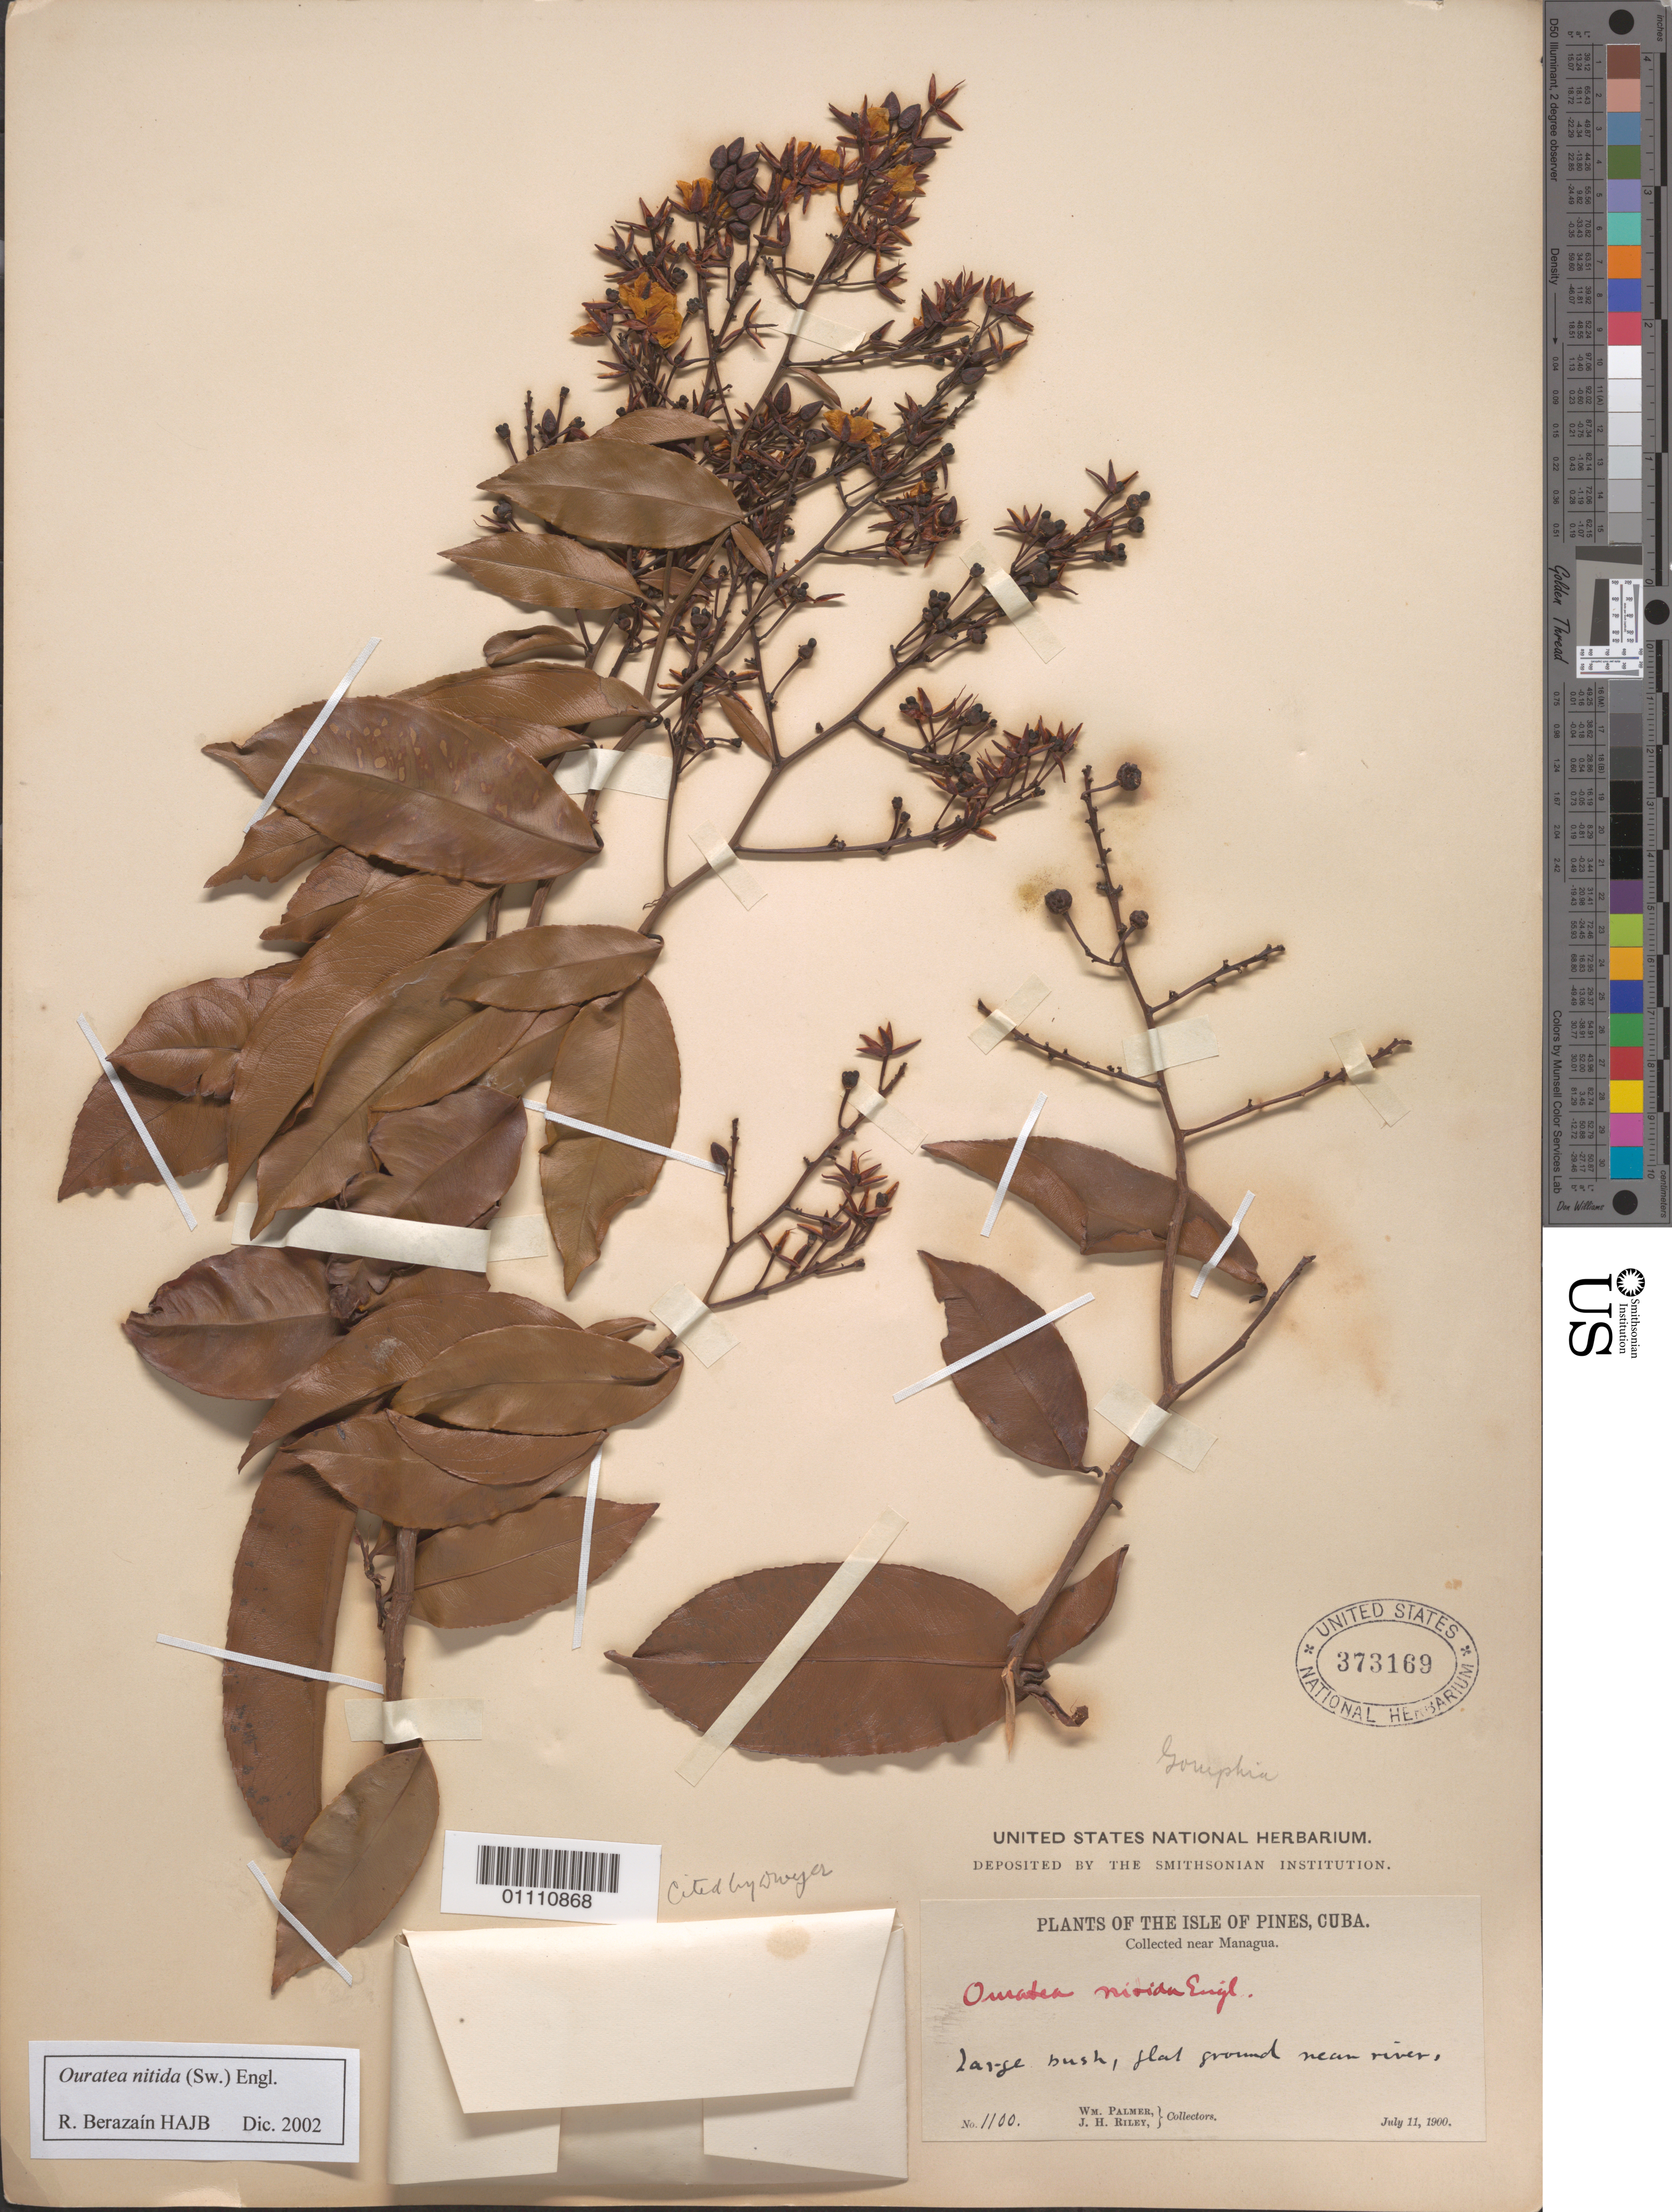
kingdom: Plantae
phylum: Tracheophyta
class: Magnoliopsida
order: Malpighiales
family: Ochnaceae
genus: Ouratea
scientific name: Ouratea nitida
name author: (Sw.) Engl.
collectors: W. Palmer & J. H. Riley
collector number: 1100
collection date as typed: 11 Jul 1900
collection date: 1900-07-11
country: Cuba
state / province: Isla de La Juventud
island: Isla de la Juventud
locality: Isle of Pines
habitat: on ground near river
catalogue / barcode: US 373169